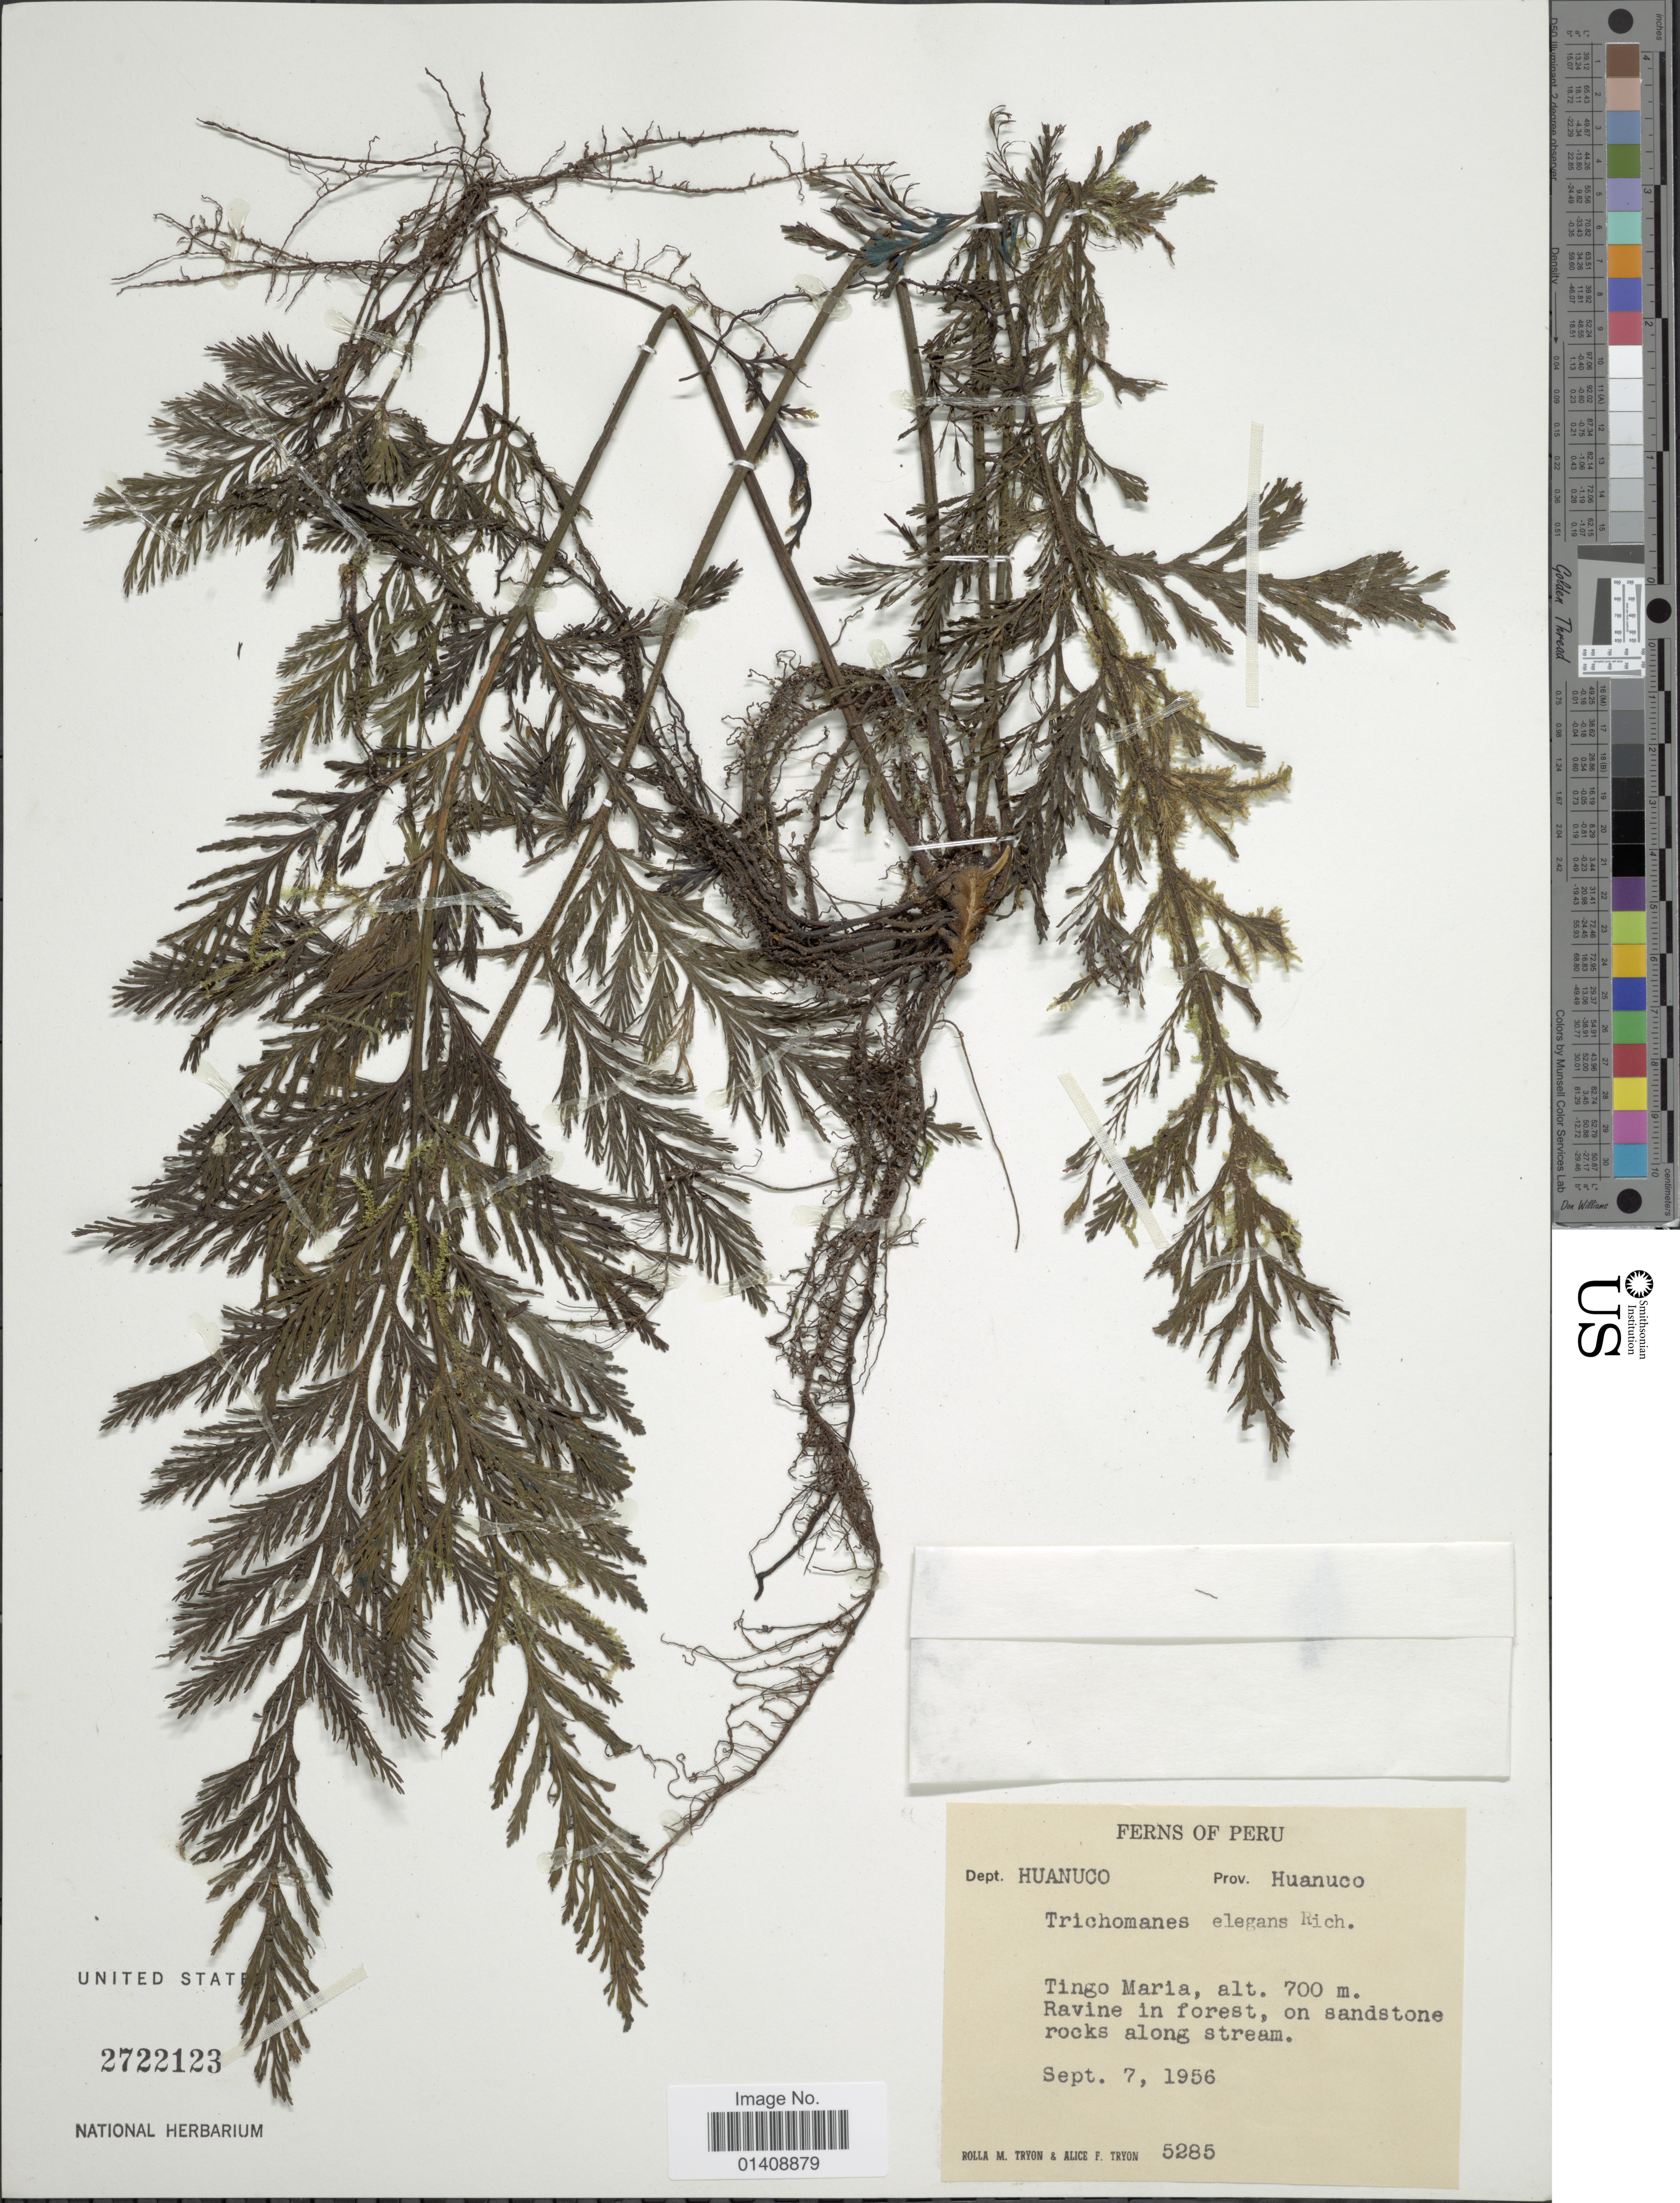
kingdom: Plantae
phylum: Tracheophyta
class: Polypodiopsida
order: Hymenophyllales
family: Hymenophyllaceae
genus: Trichomanes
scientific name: Trichomanes elegans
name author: Rich.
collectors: R. M. Tryon & A. F. Tryon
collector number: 5285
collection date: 1956-09-07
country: Peru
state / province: Huánuco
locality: Dep. Huanuco, Tingo Maria.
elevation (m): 700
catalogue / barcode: US 2722123